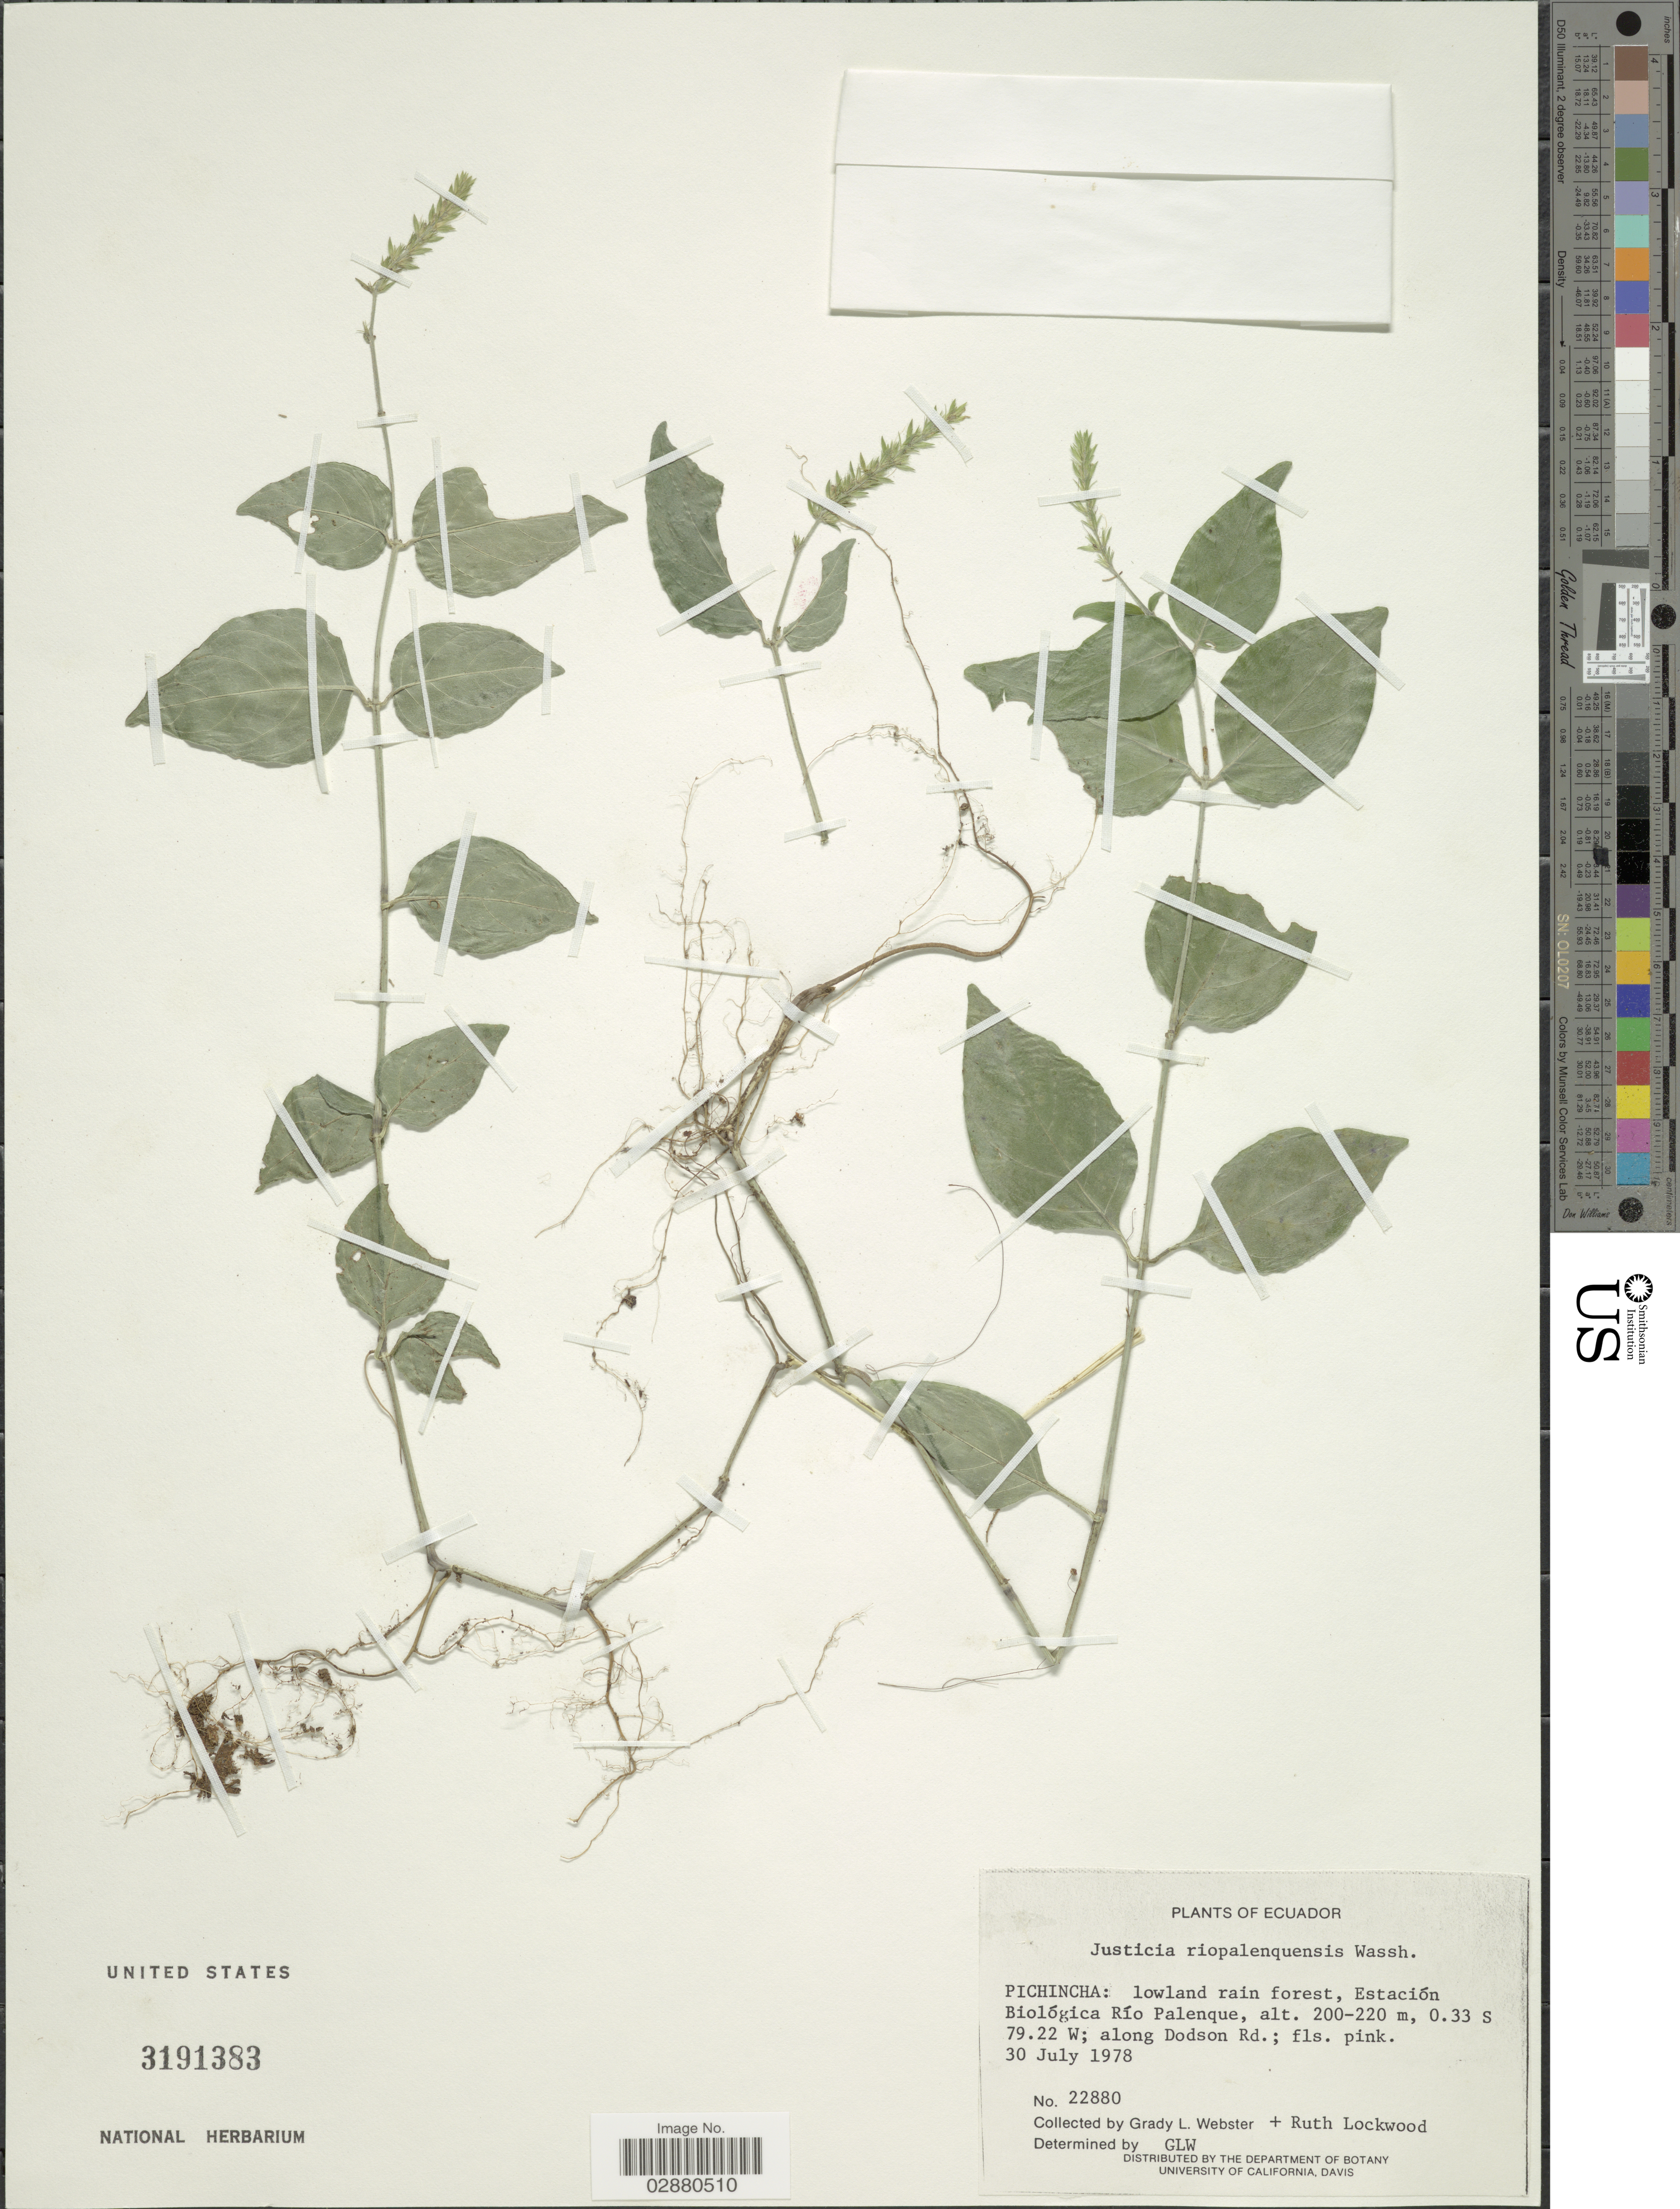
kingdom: Plantae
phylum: Tracheophyta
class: Magnoliopsida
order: Lamiales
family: Acanthaceae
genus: Justicia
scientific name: Justicia riopalenquensis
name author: Wassh.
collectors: G. L. Webster & R. Lockwood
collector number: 22880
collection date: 1978-07-30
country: Ecuador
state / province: Pichincha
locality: Estación Biológica R'io Palenque. Along Dodson Rd.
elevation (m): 200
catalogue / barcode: US 3191383